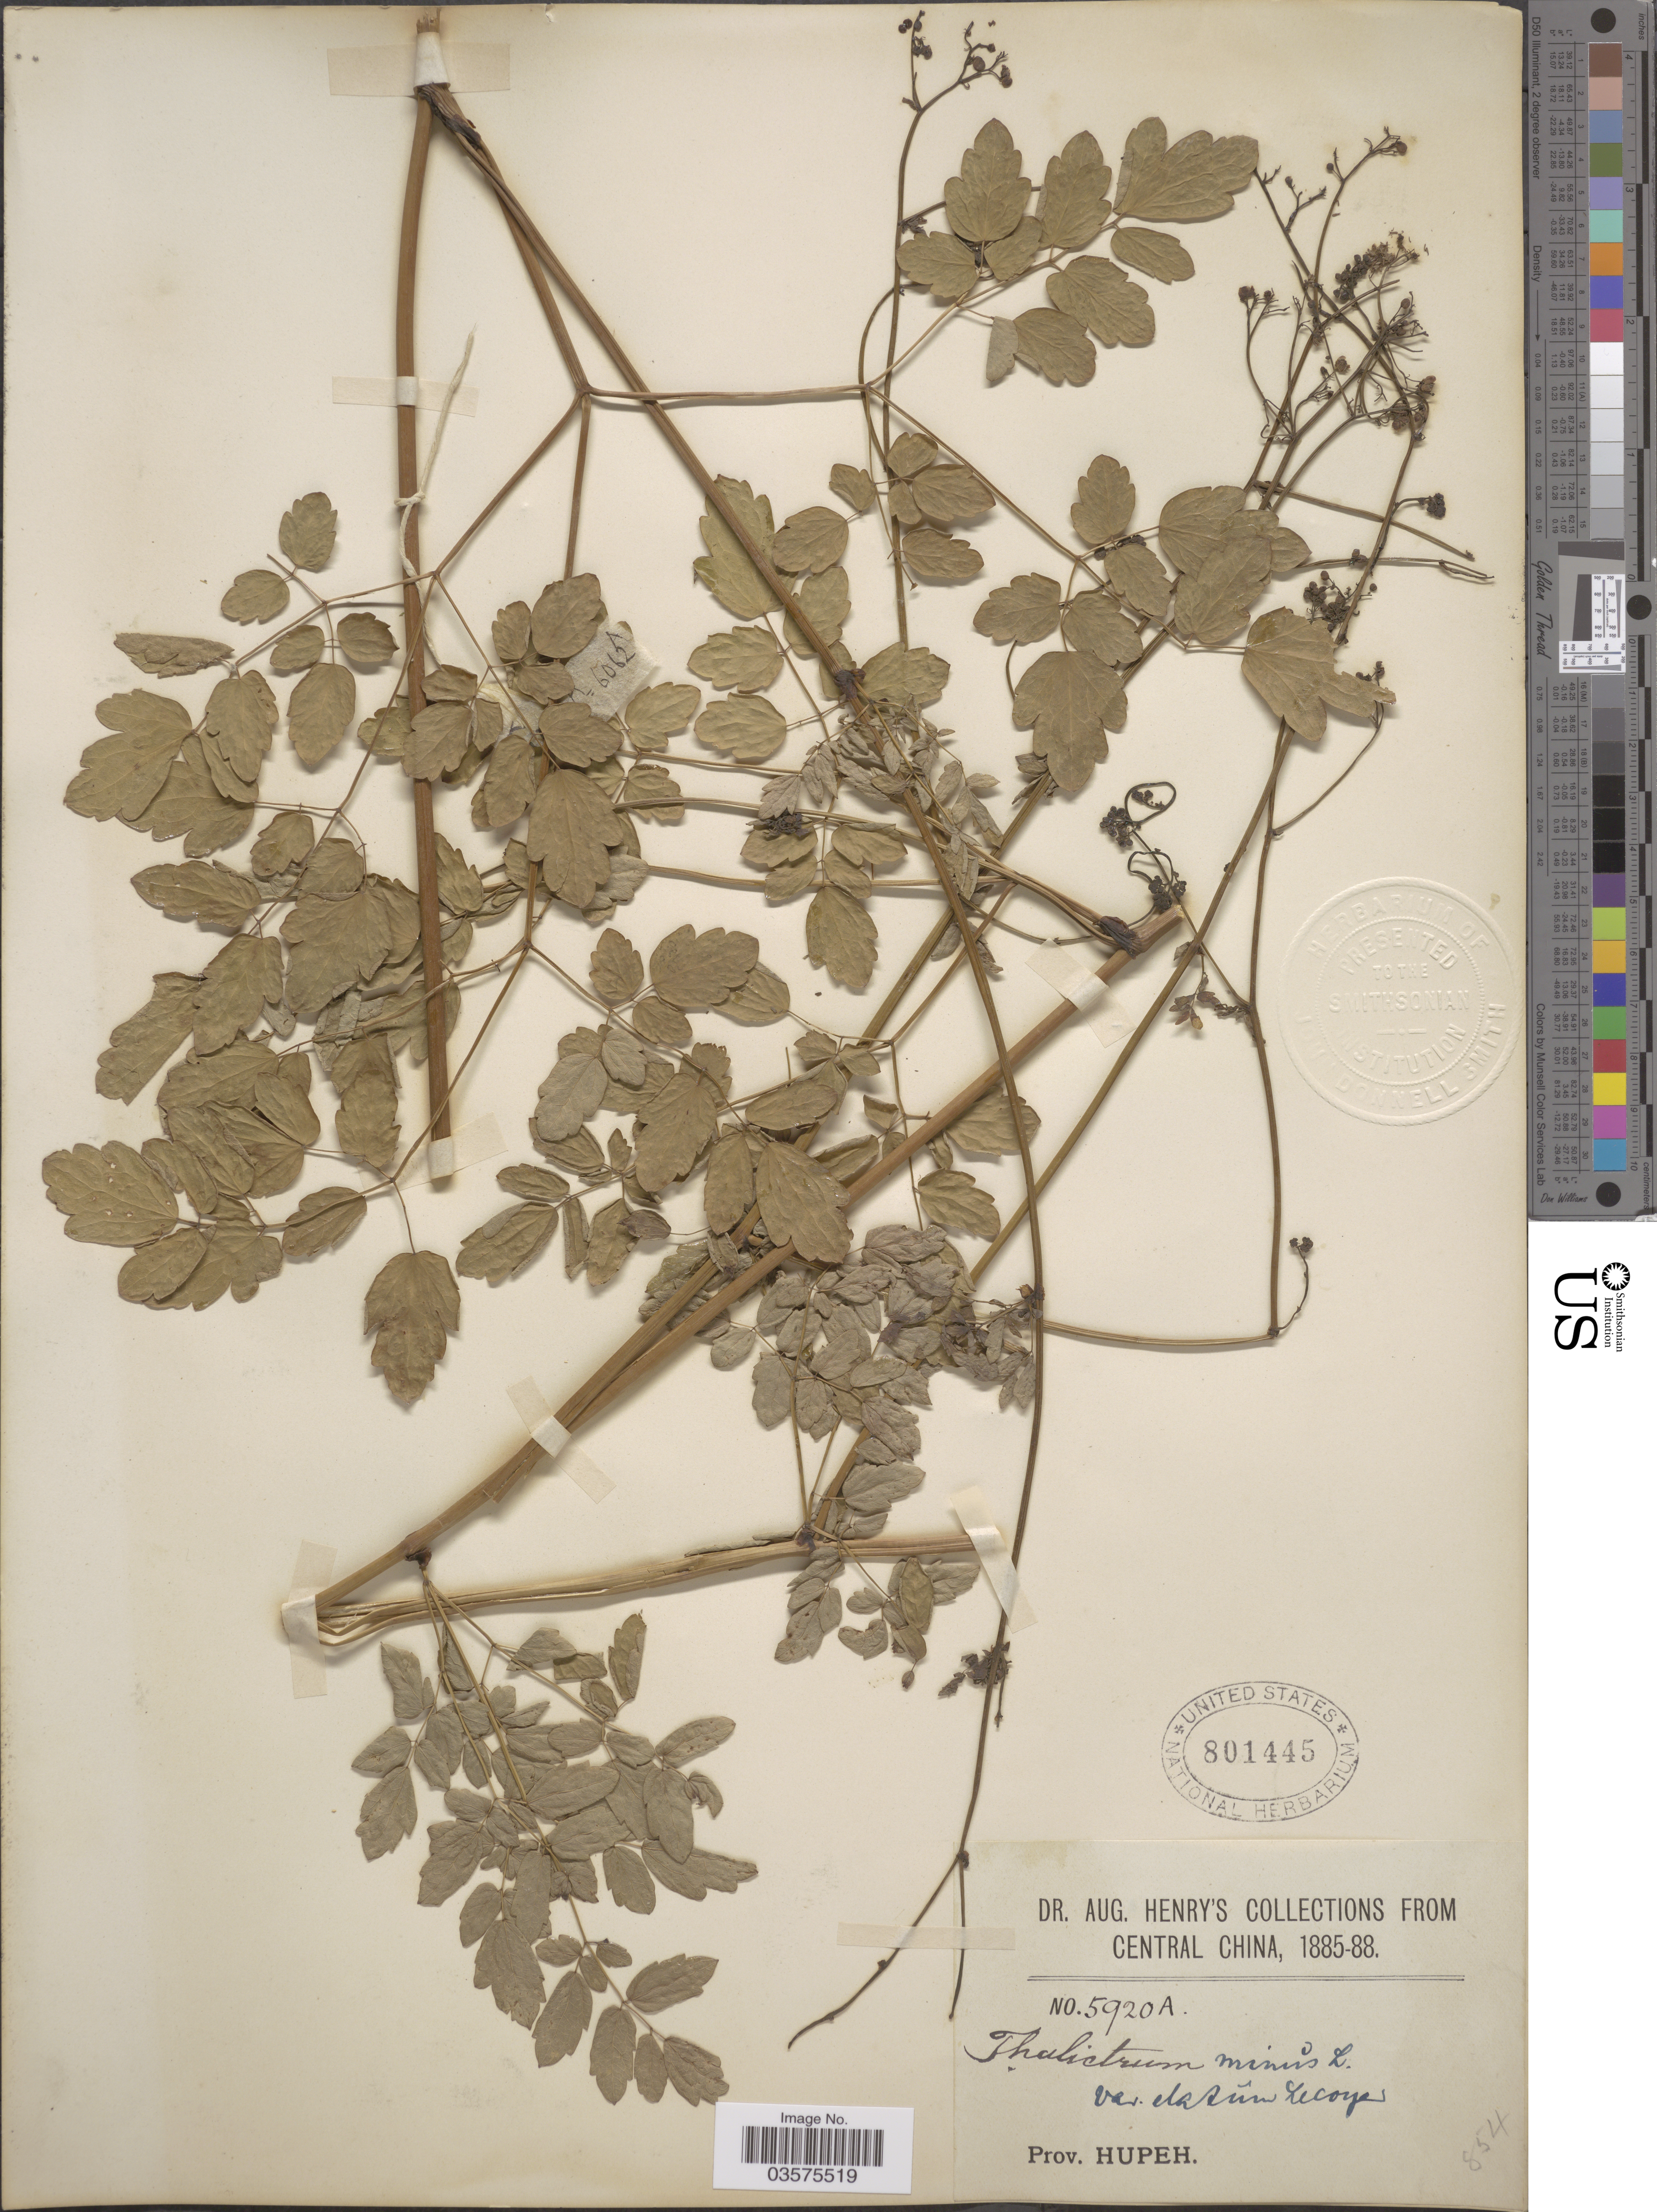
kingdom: Plantae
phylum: Tracheophyta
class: Magnoliopsida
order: Ranunculales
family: Ranunculaceae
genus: Thalictrum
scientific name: Thalictrum minus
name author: L.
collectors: A. Henry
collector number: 5920 A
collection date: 1885/1888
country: China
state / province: Hubei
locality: Central China. Prov. Hupeh.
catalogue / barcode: US 801445